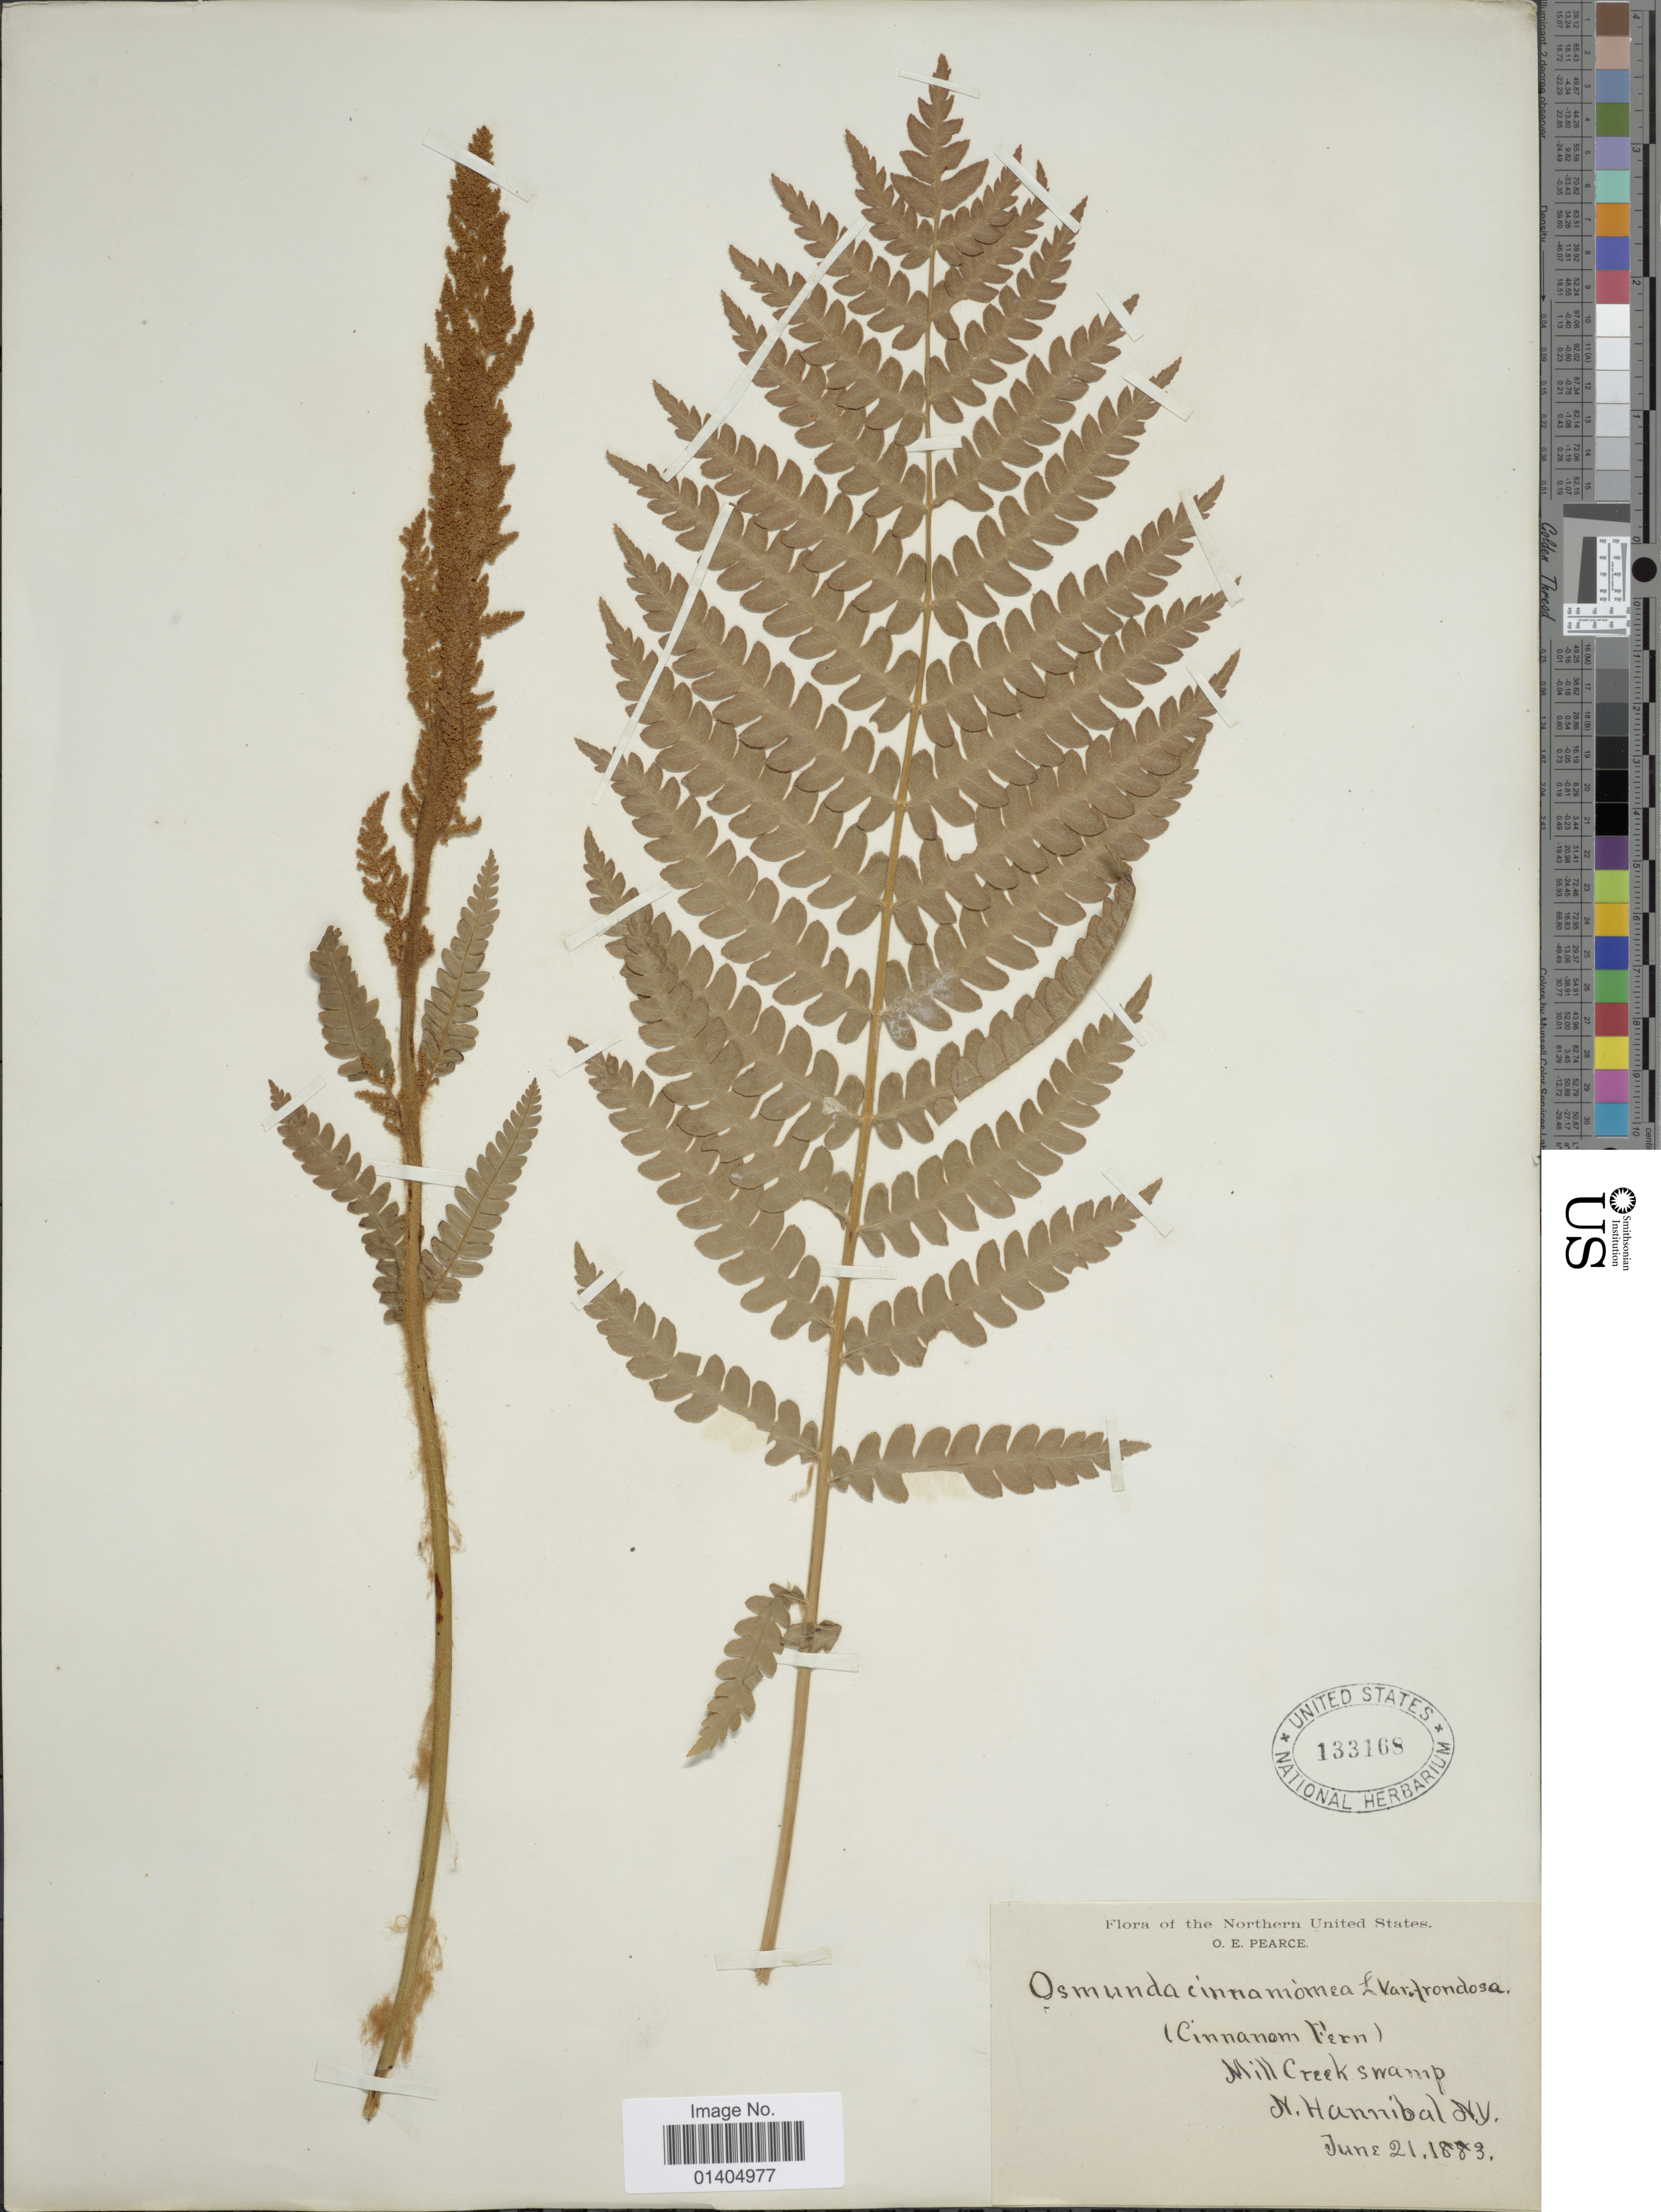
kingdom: Plantae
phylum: Tracheophyta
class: Polypodiopsida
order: Osmundales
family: Osmundaceae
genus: Osmundastrum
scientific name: Osmundastrum cinnamomeum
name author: (L.) C. Presl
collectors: O. E. Pearce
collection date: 1883-06-21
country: United States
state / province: New York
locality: Northern United States, Mill Creek swamp, N, Hannibal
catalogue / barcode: US 133168